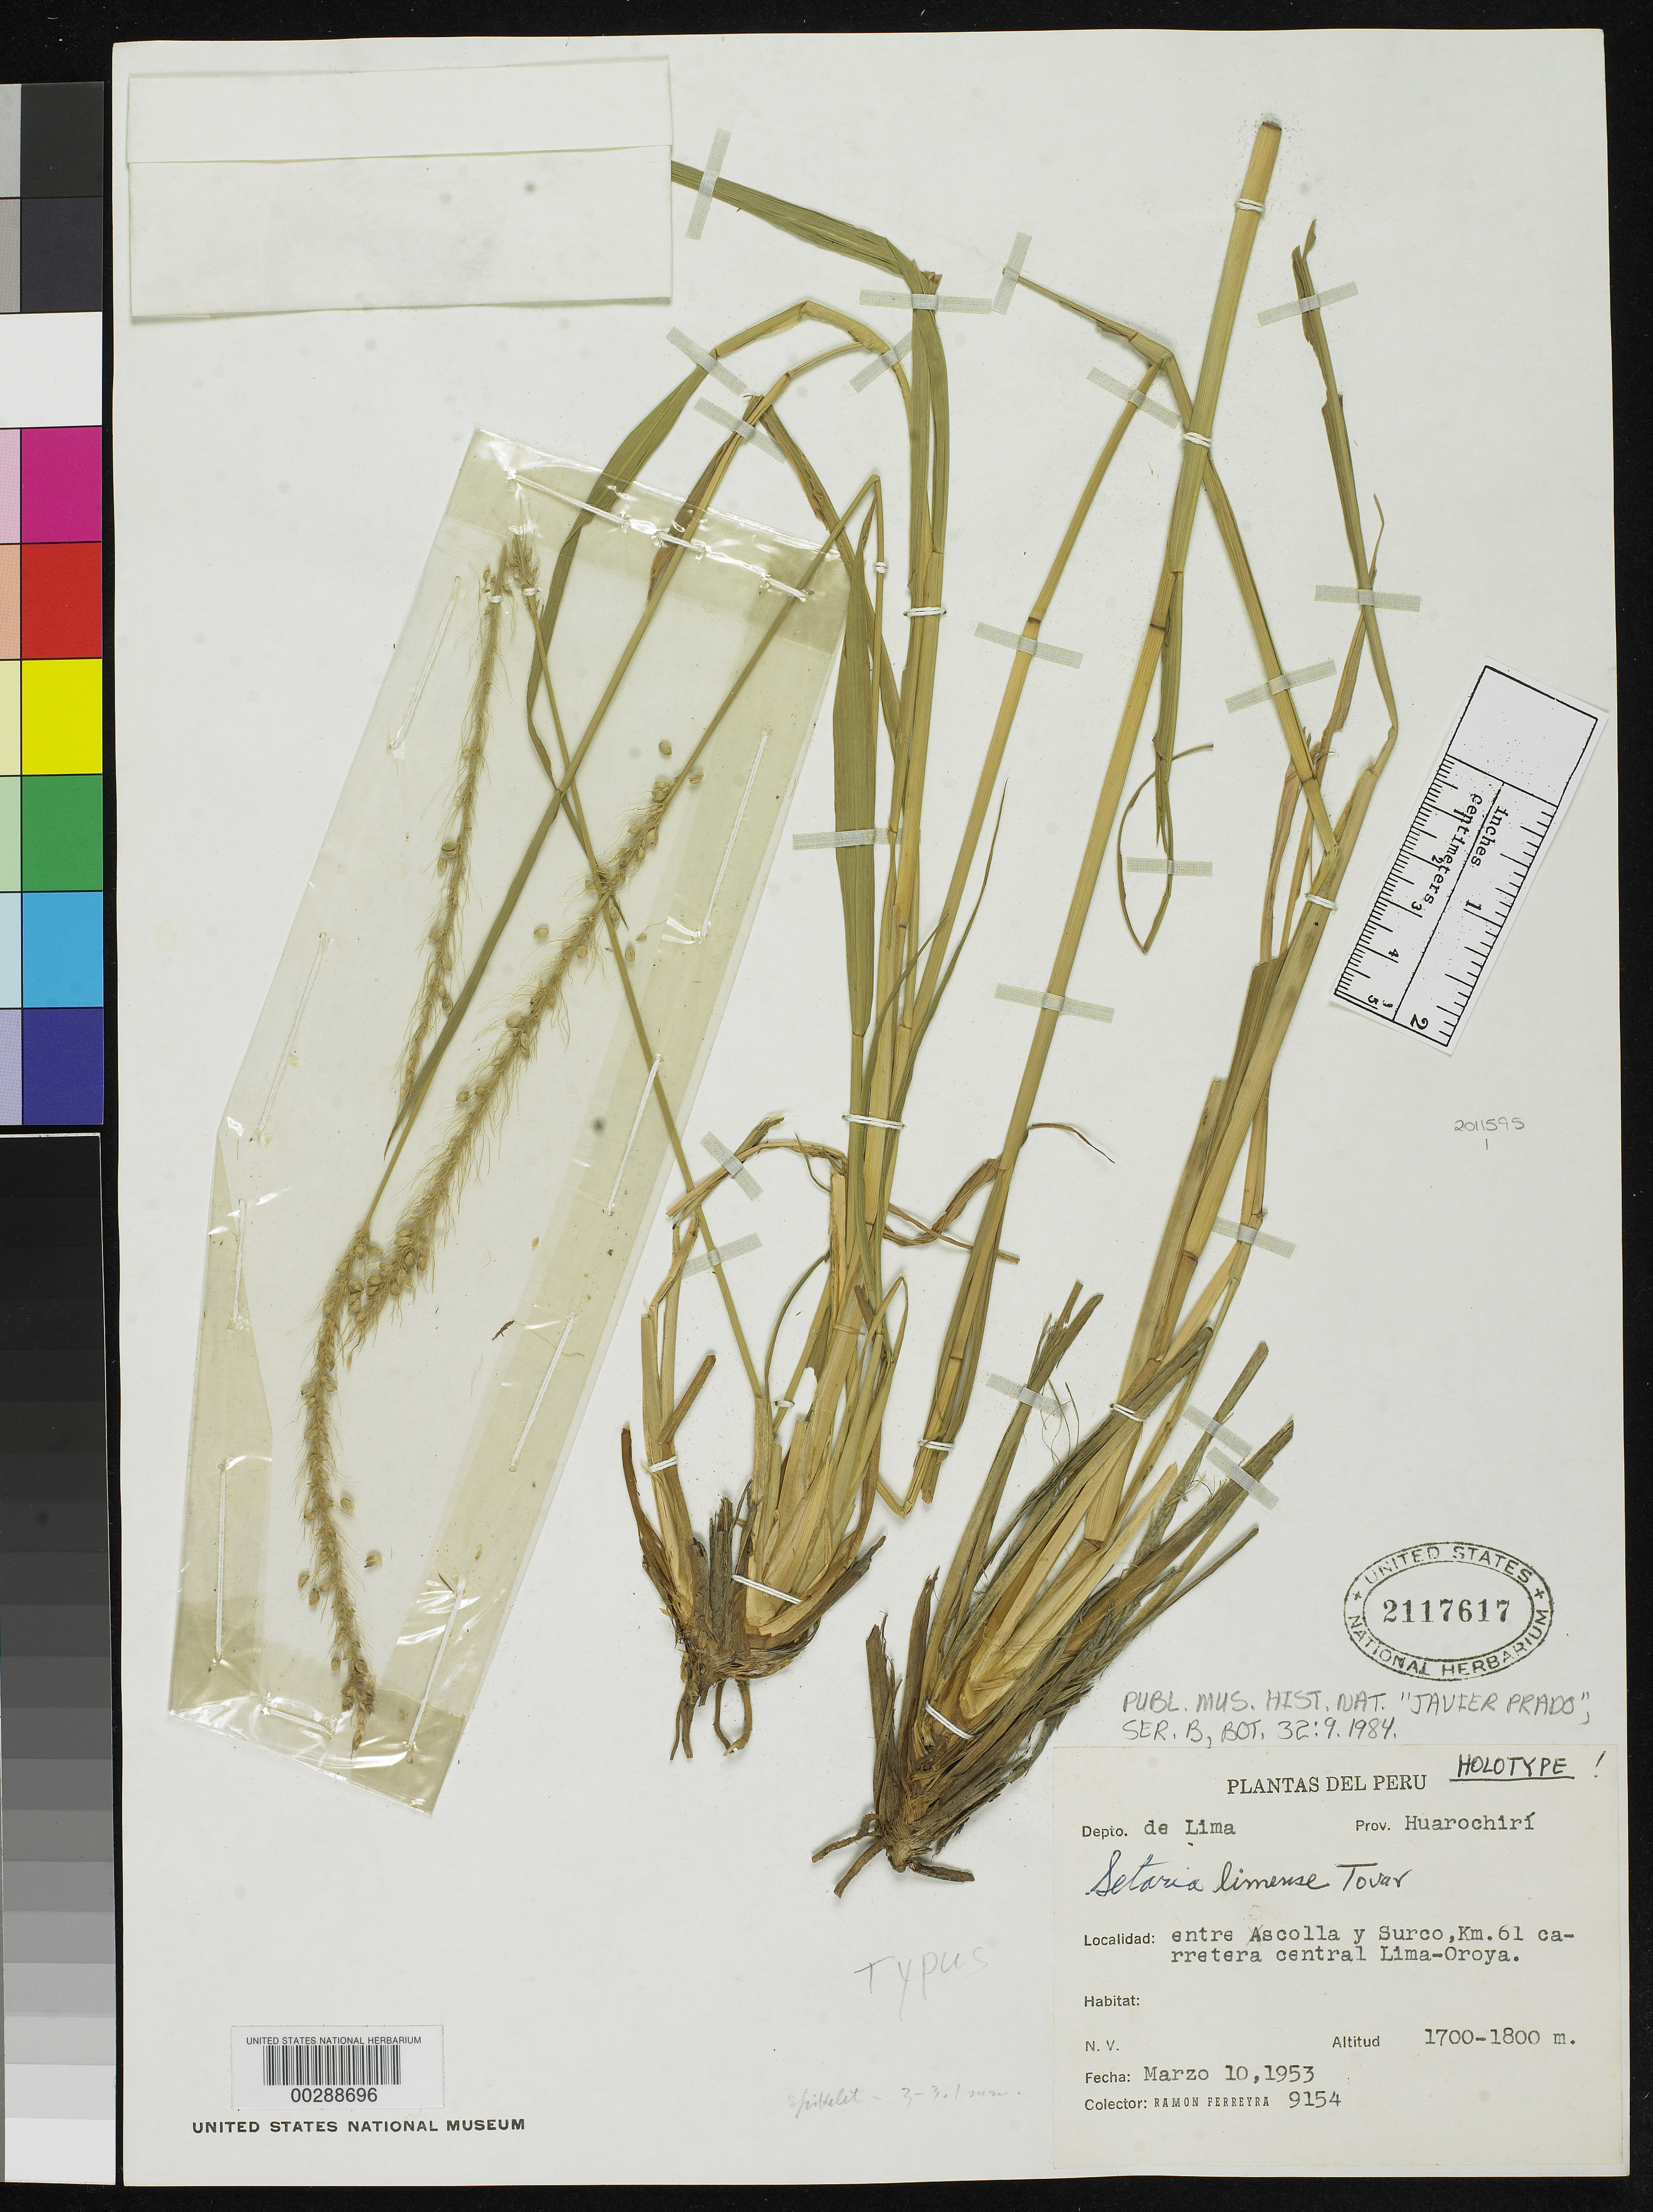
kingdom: Plantae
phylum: Tracheophyta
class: Liliopsida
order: Poales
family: Poaceae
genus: Setaria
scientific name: Setaria limense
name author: Tovar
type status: Holotype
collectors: R. A. Ferreyra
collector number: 9154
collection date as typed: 10 Mar 1953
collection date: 1953-03-10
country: Peru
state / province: Lima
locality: Huarochiri.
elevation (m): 1700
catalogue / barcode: US 2117617